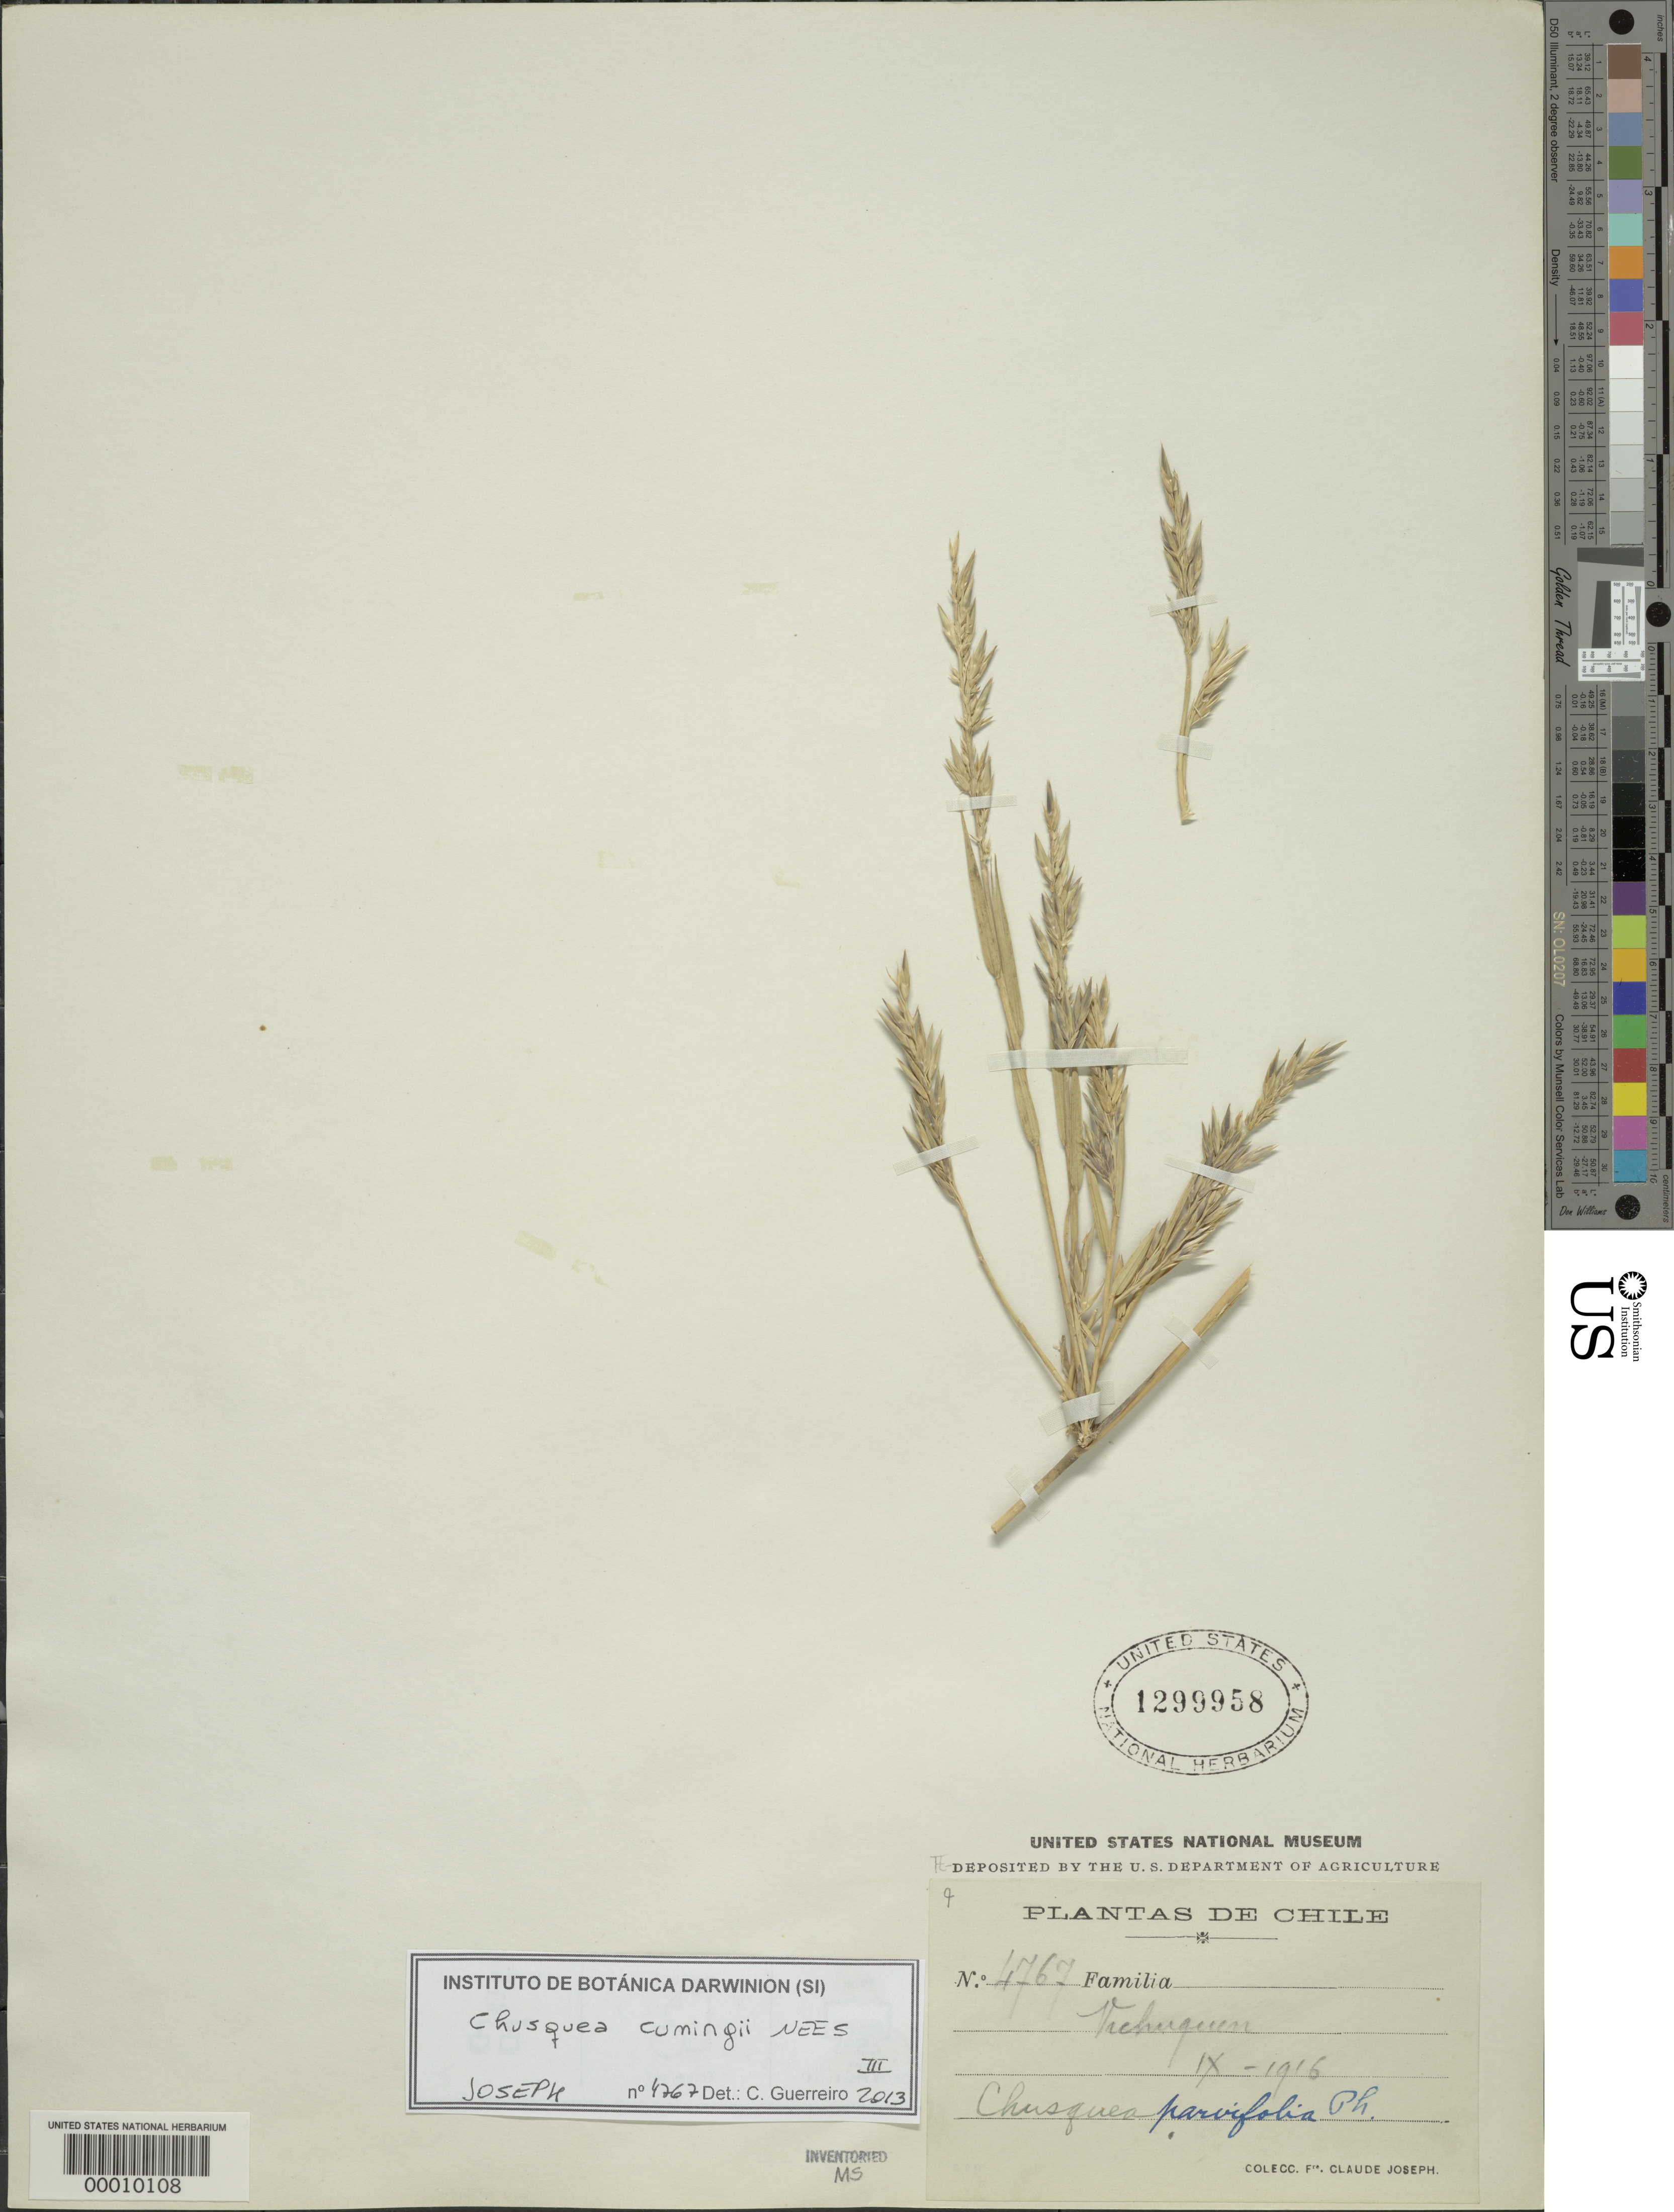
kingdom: Plantae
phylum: Tracheophyta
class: Liliopsida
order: Poales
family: Poaceae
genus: Chusquea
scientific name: Chusquea cumingii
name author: Nees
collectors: Bro. Claude-Joseph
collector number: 4767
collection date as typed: Sep 1916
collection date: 1916-09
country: Chile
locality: Vachuquen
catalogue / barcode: US 1299958